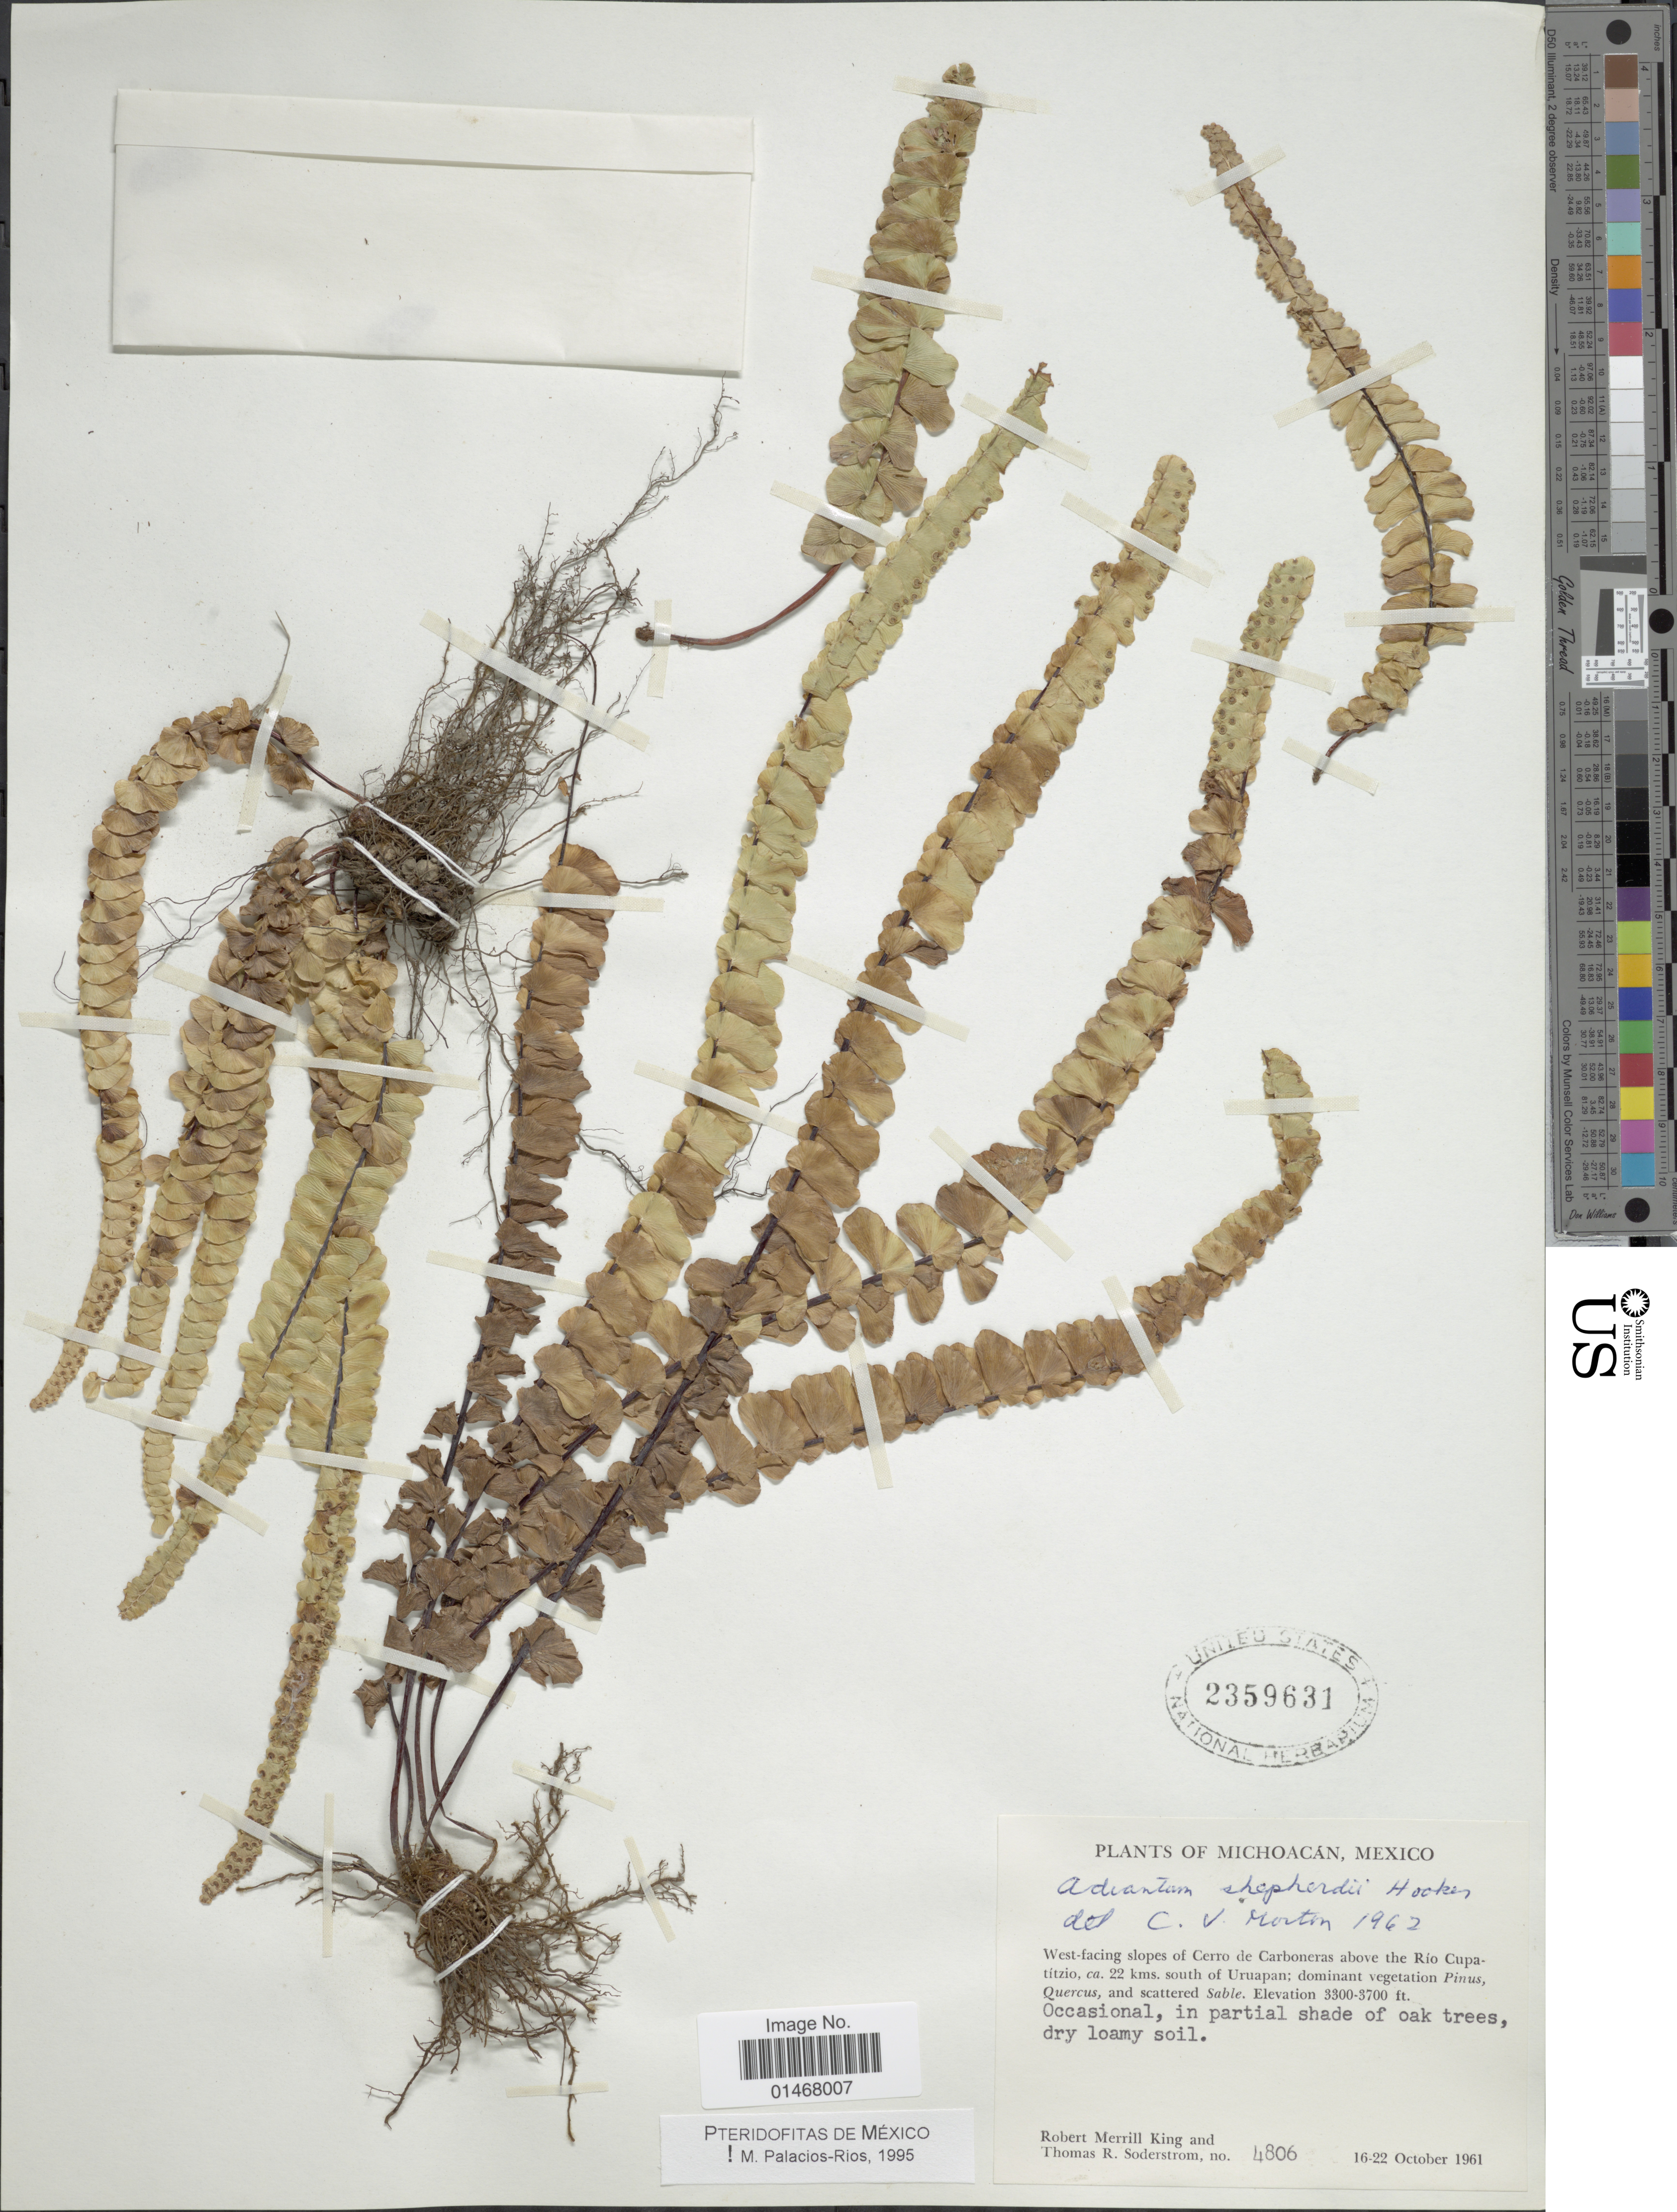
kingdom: Plantae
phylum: Tracheophyta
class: Polypodiopsida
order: Polypodiales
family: Pteridaceae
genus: Adiantum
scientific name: Adiantum shepherdii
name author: Hook.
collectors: R. M. King & T. R. Soderstrom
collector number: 4806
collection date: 1961-10-16/1961-10-22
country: Mexico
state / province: Michoacán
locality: West-facing slopes of Cerro de Carboneras above the Río Cupatítzio, ca. 22 kms south of Uruapan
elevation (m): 1006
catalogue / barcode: US 2359631